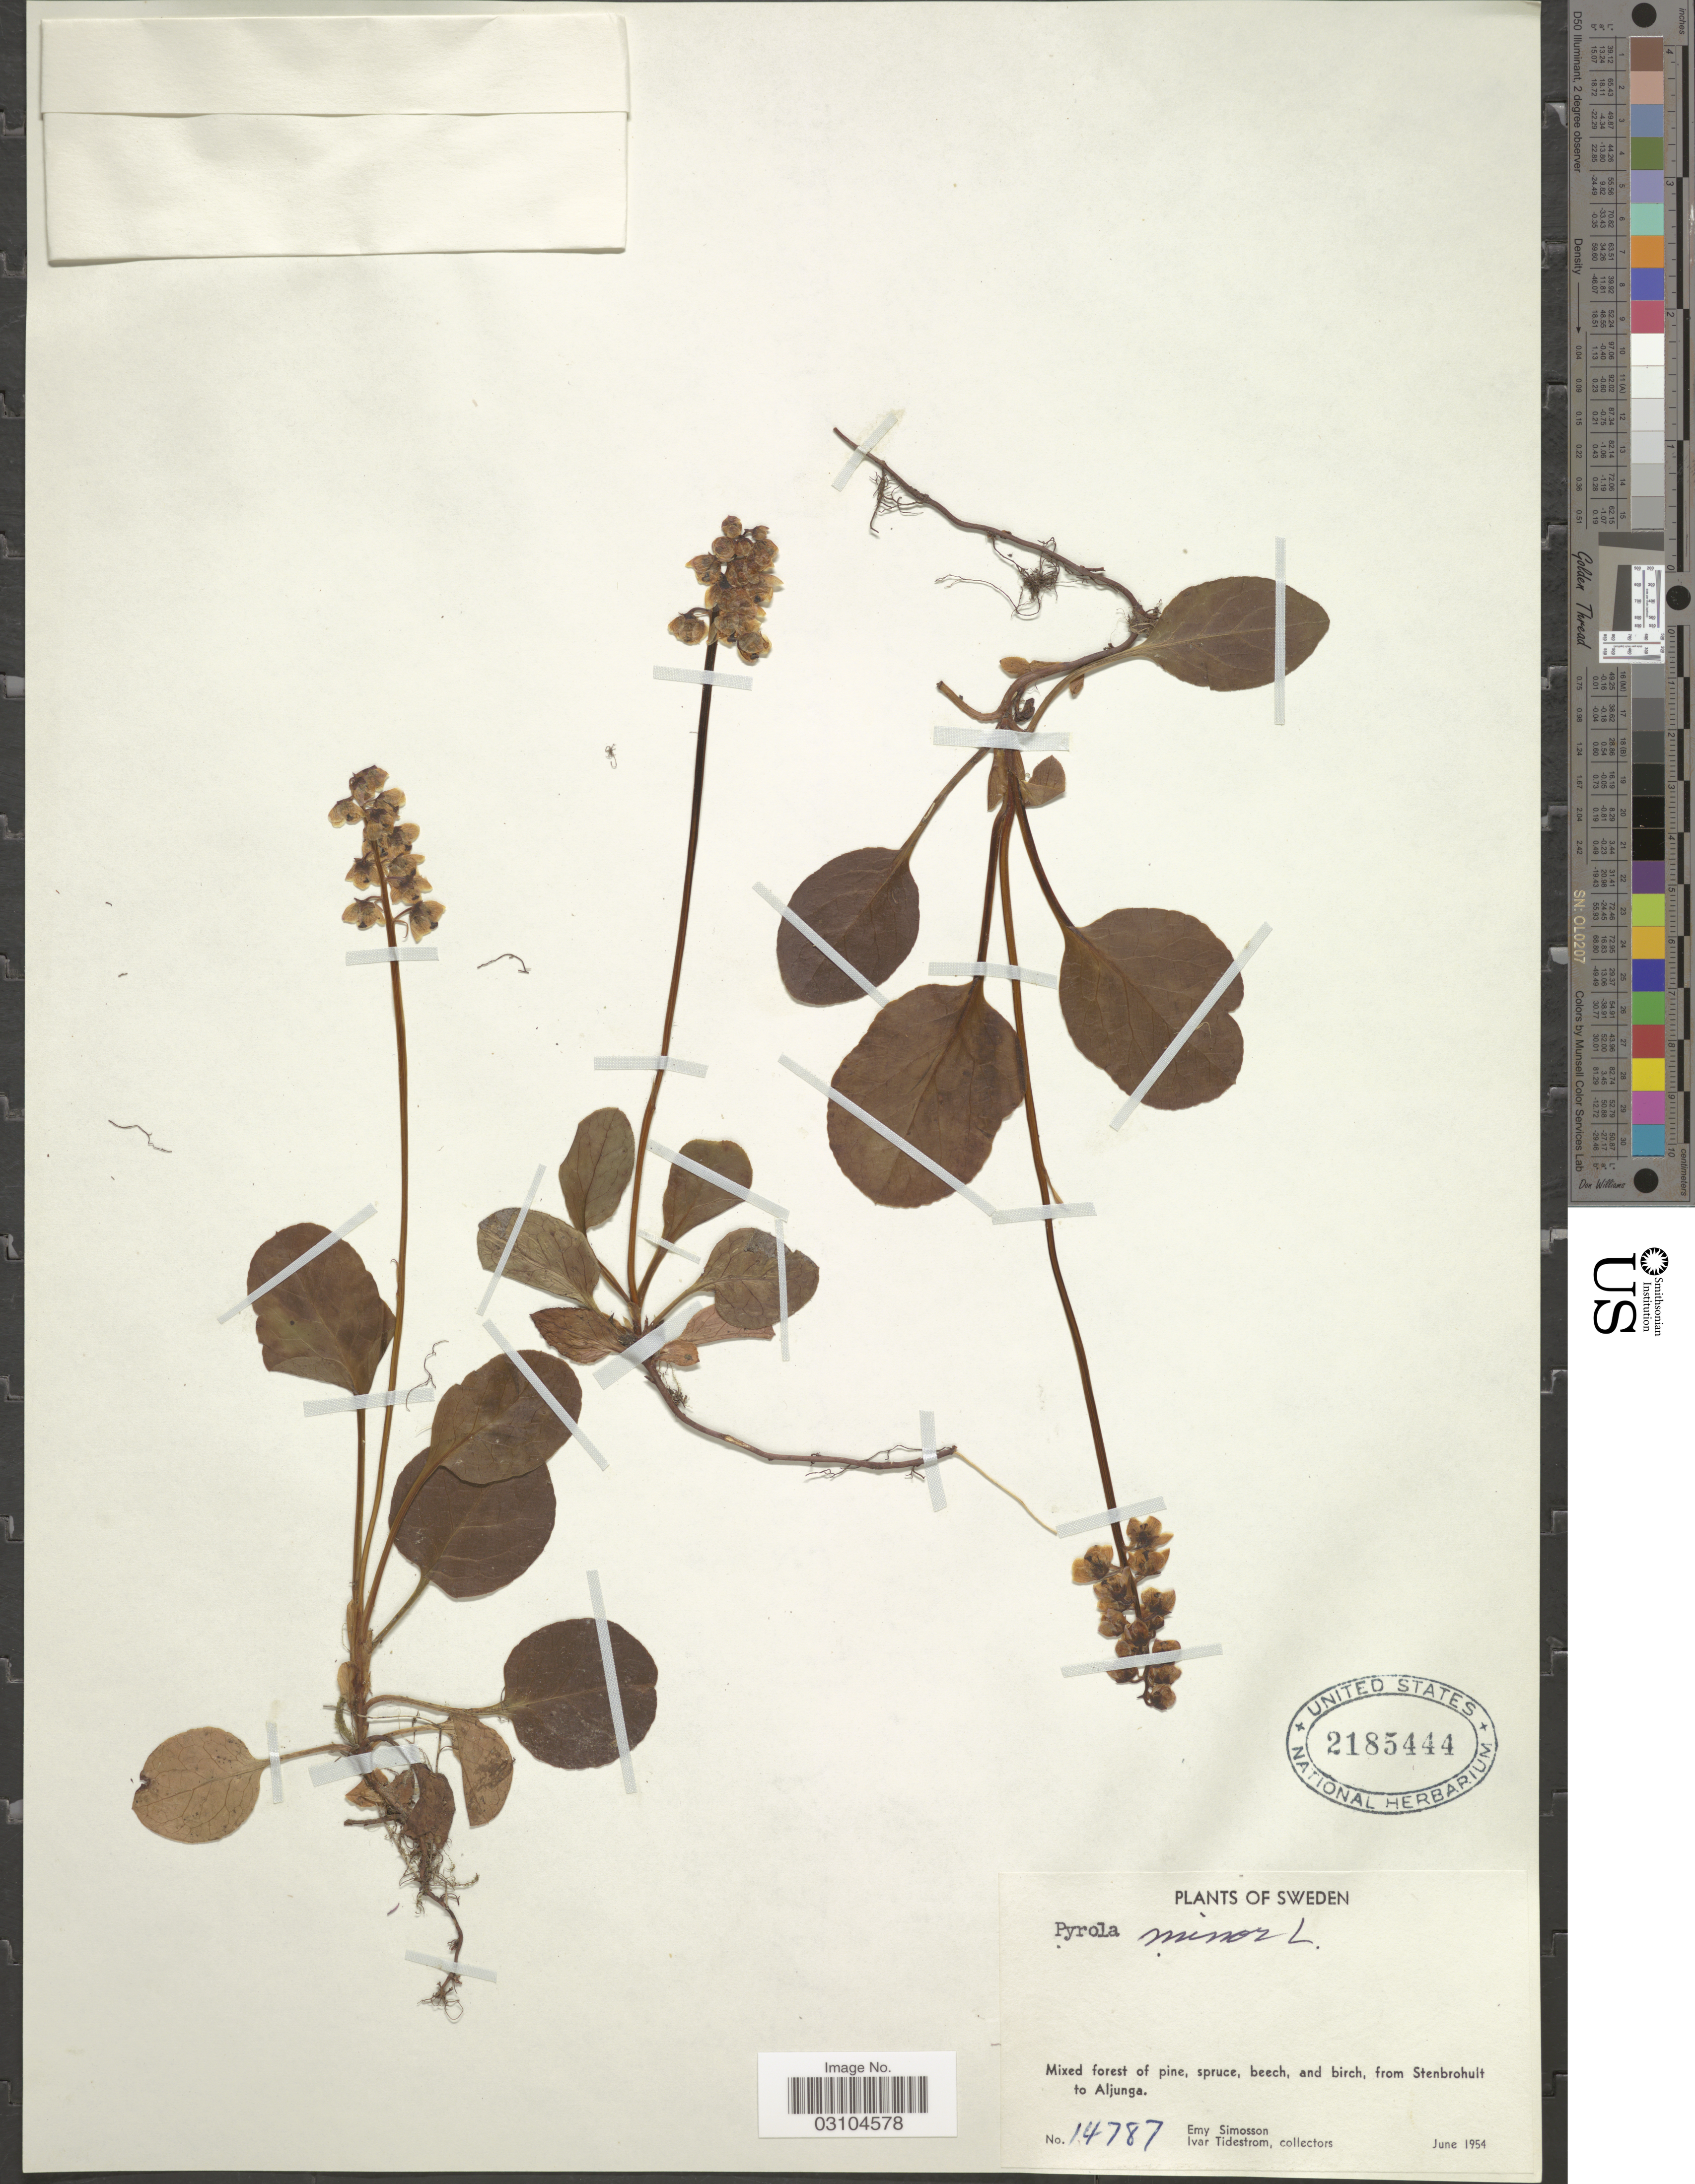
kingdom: Plantae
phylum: Tracheophyta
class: Magnoliopsida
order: Ericales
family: Ericaceae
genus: Pyrola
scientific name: Pyrola minor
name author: L.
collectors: E. Simosson & I. F. Tidestrom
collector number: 14787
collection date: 1954-06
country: Sweden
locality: Stenbrohult to Aljunga.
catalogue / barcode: US 2185444